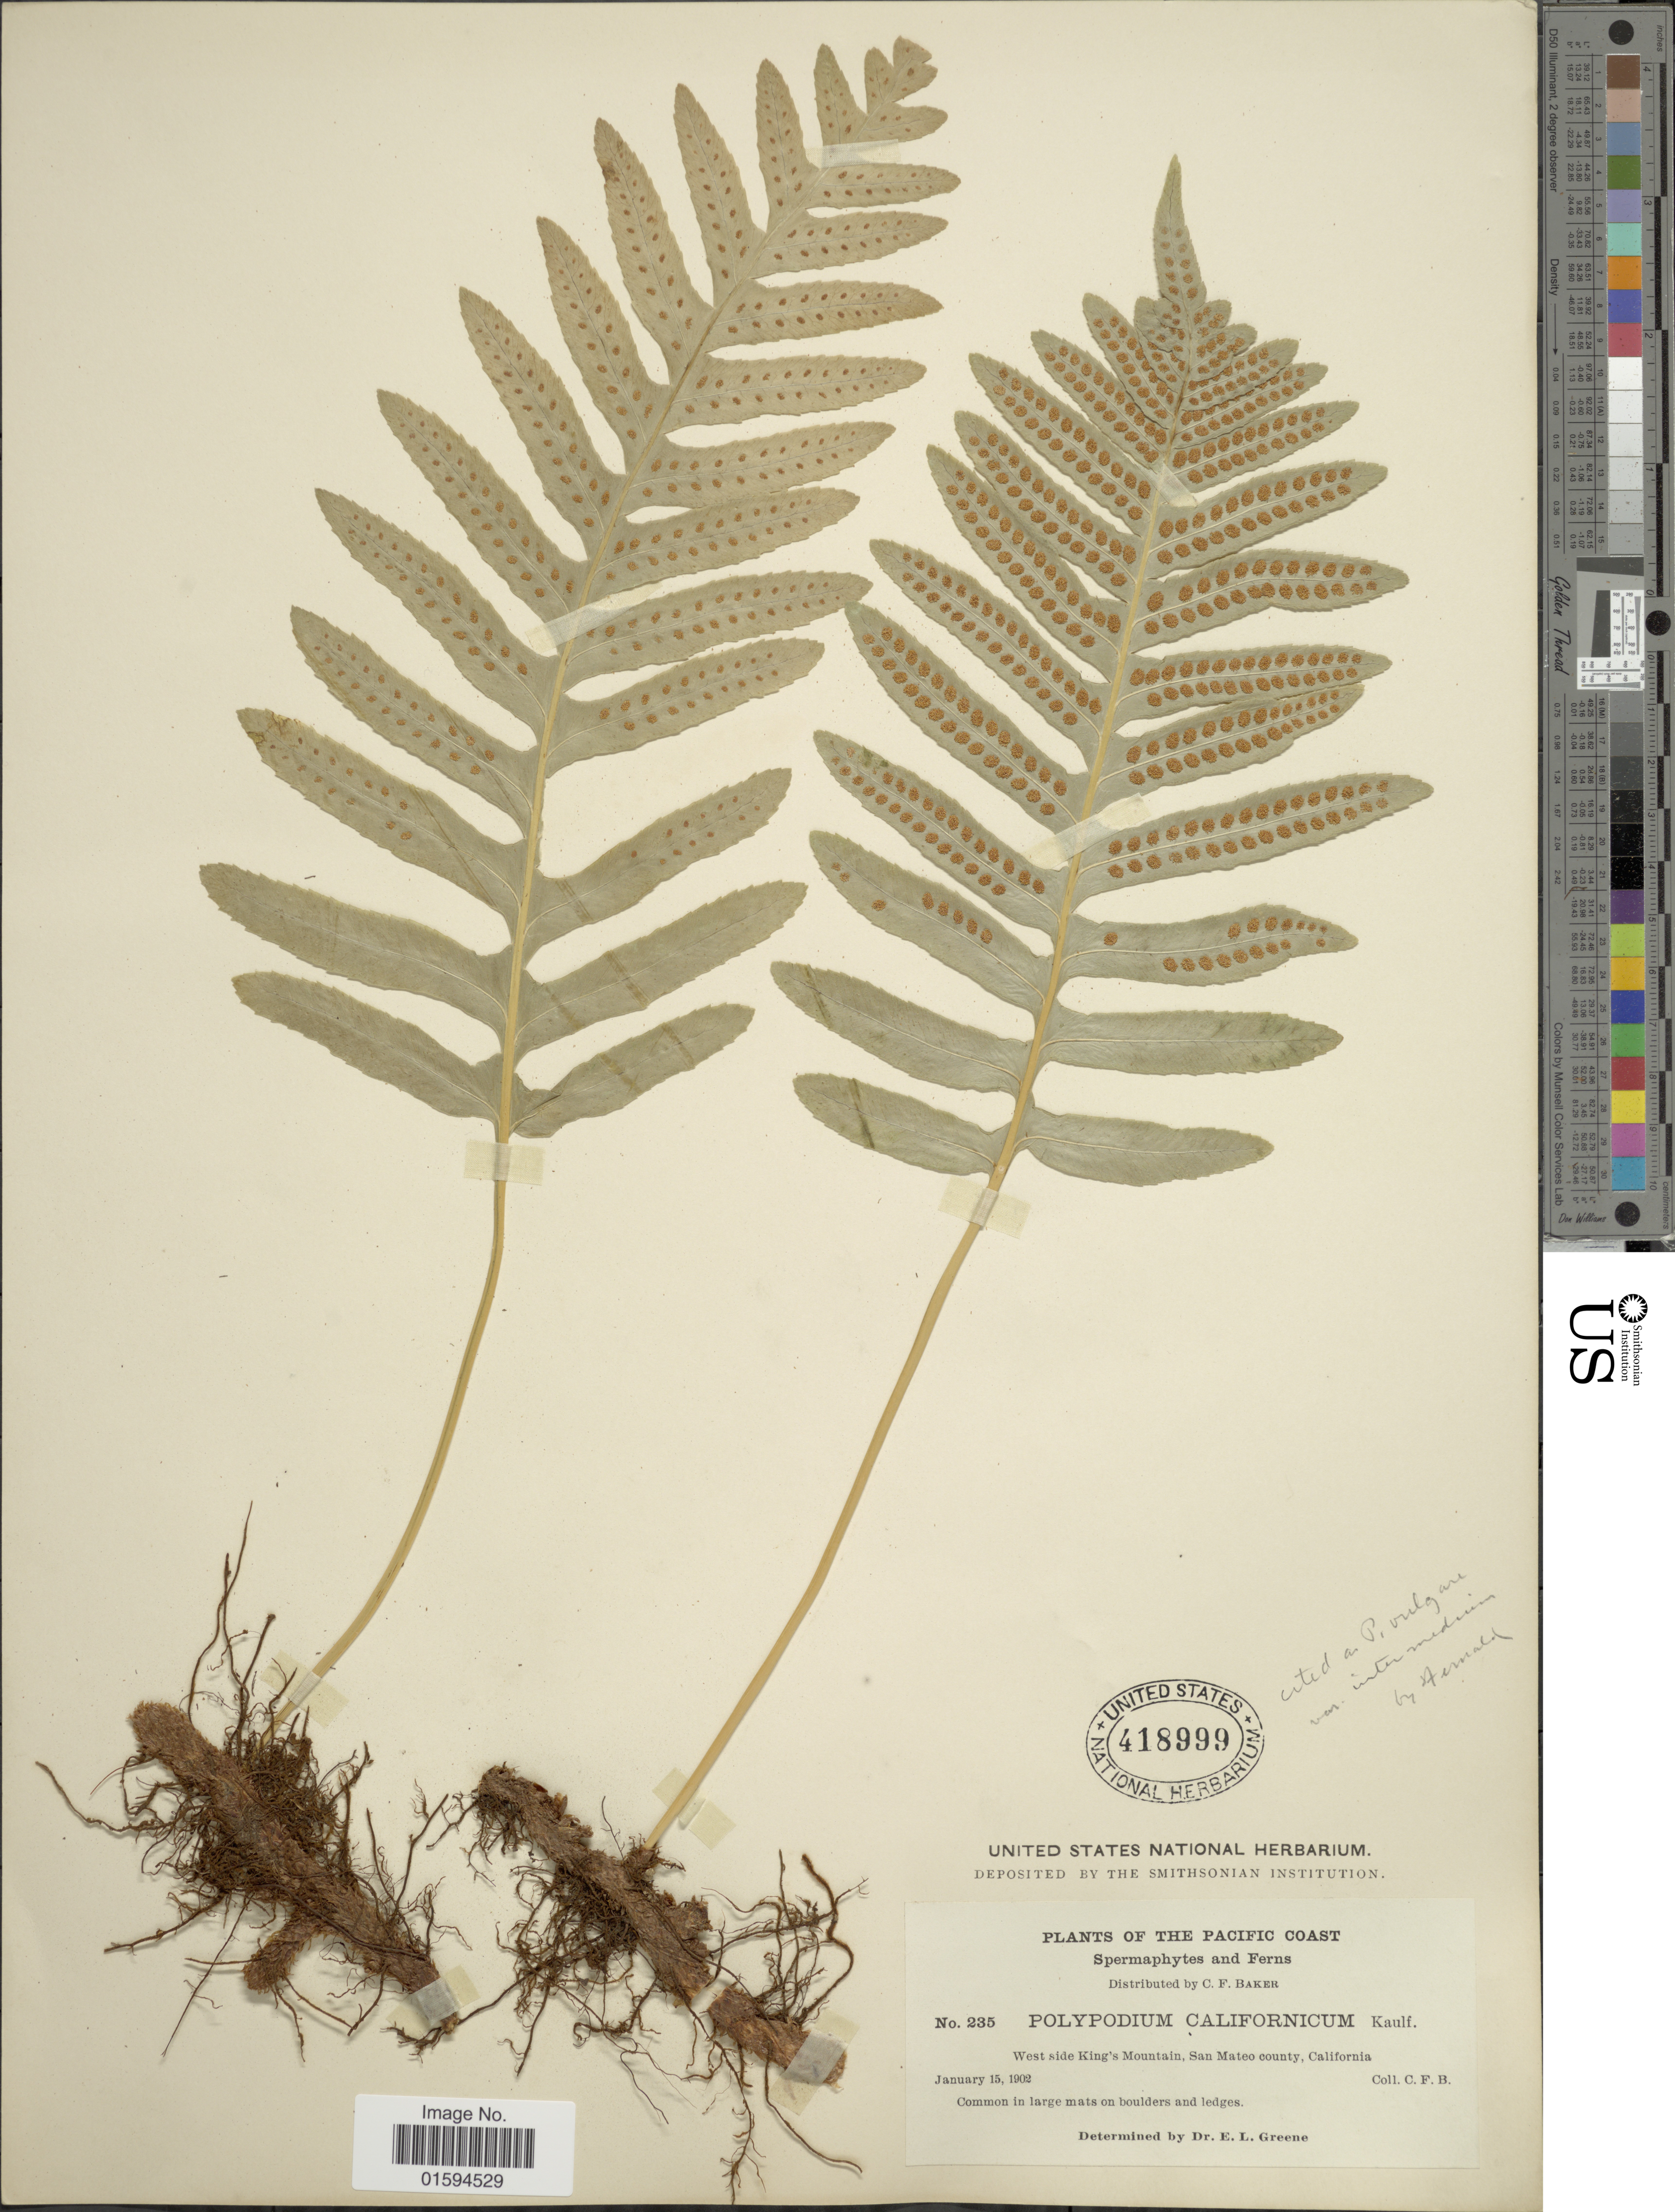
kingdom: Plantae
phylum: Tracheophyta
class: Polypodiopsida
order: Polypodiales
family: Polypodiaceae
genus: Polypodium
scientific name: Polypodium californicum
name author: Kaulf.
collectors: C. F. Baker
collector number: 235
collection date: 1902-01-15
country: United States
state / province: California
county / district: San Mateo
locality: Pacific Coast, west side King's Mountain, San Mateo County.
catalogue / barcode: US 418999